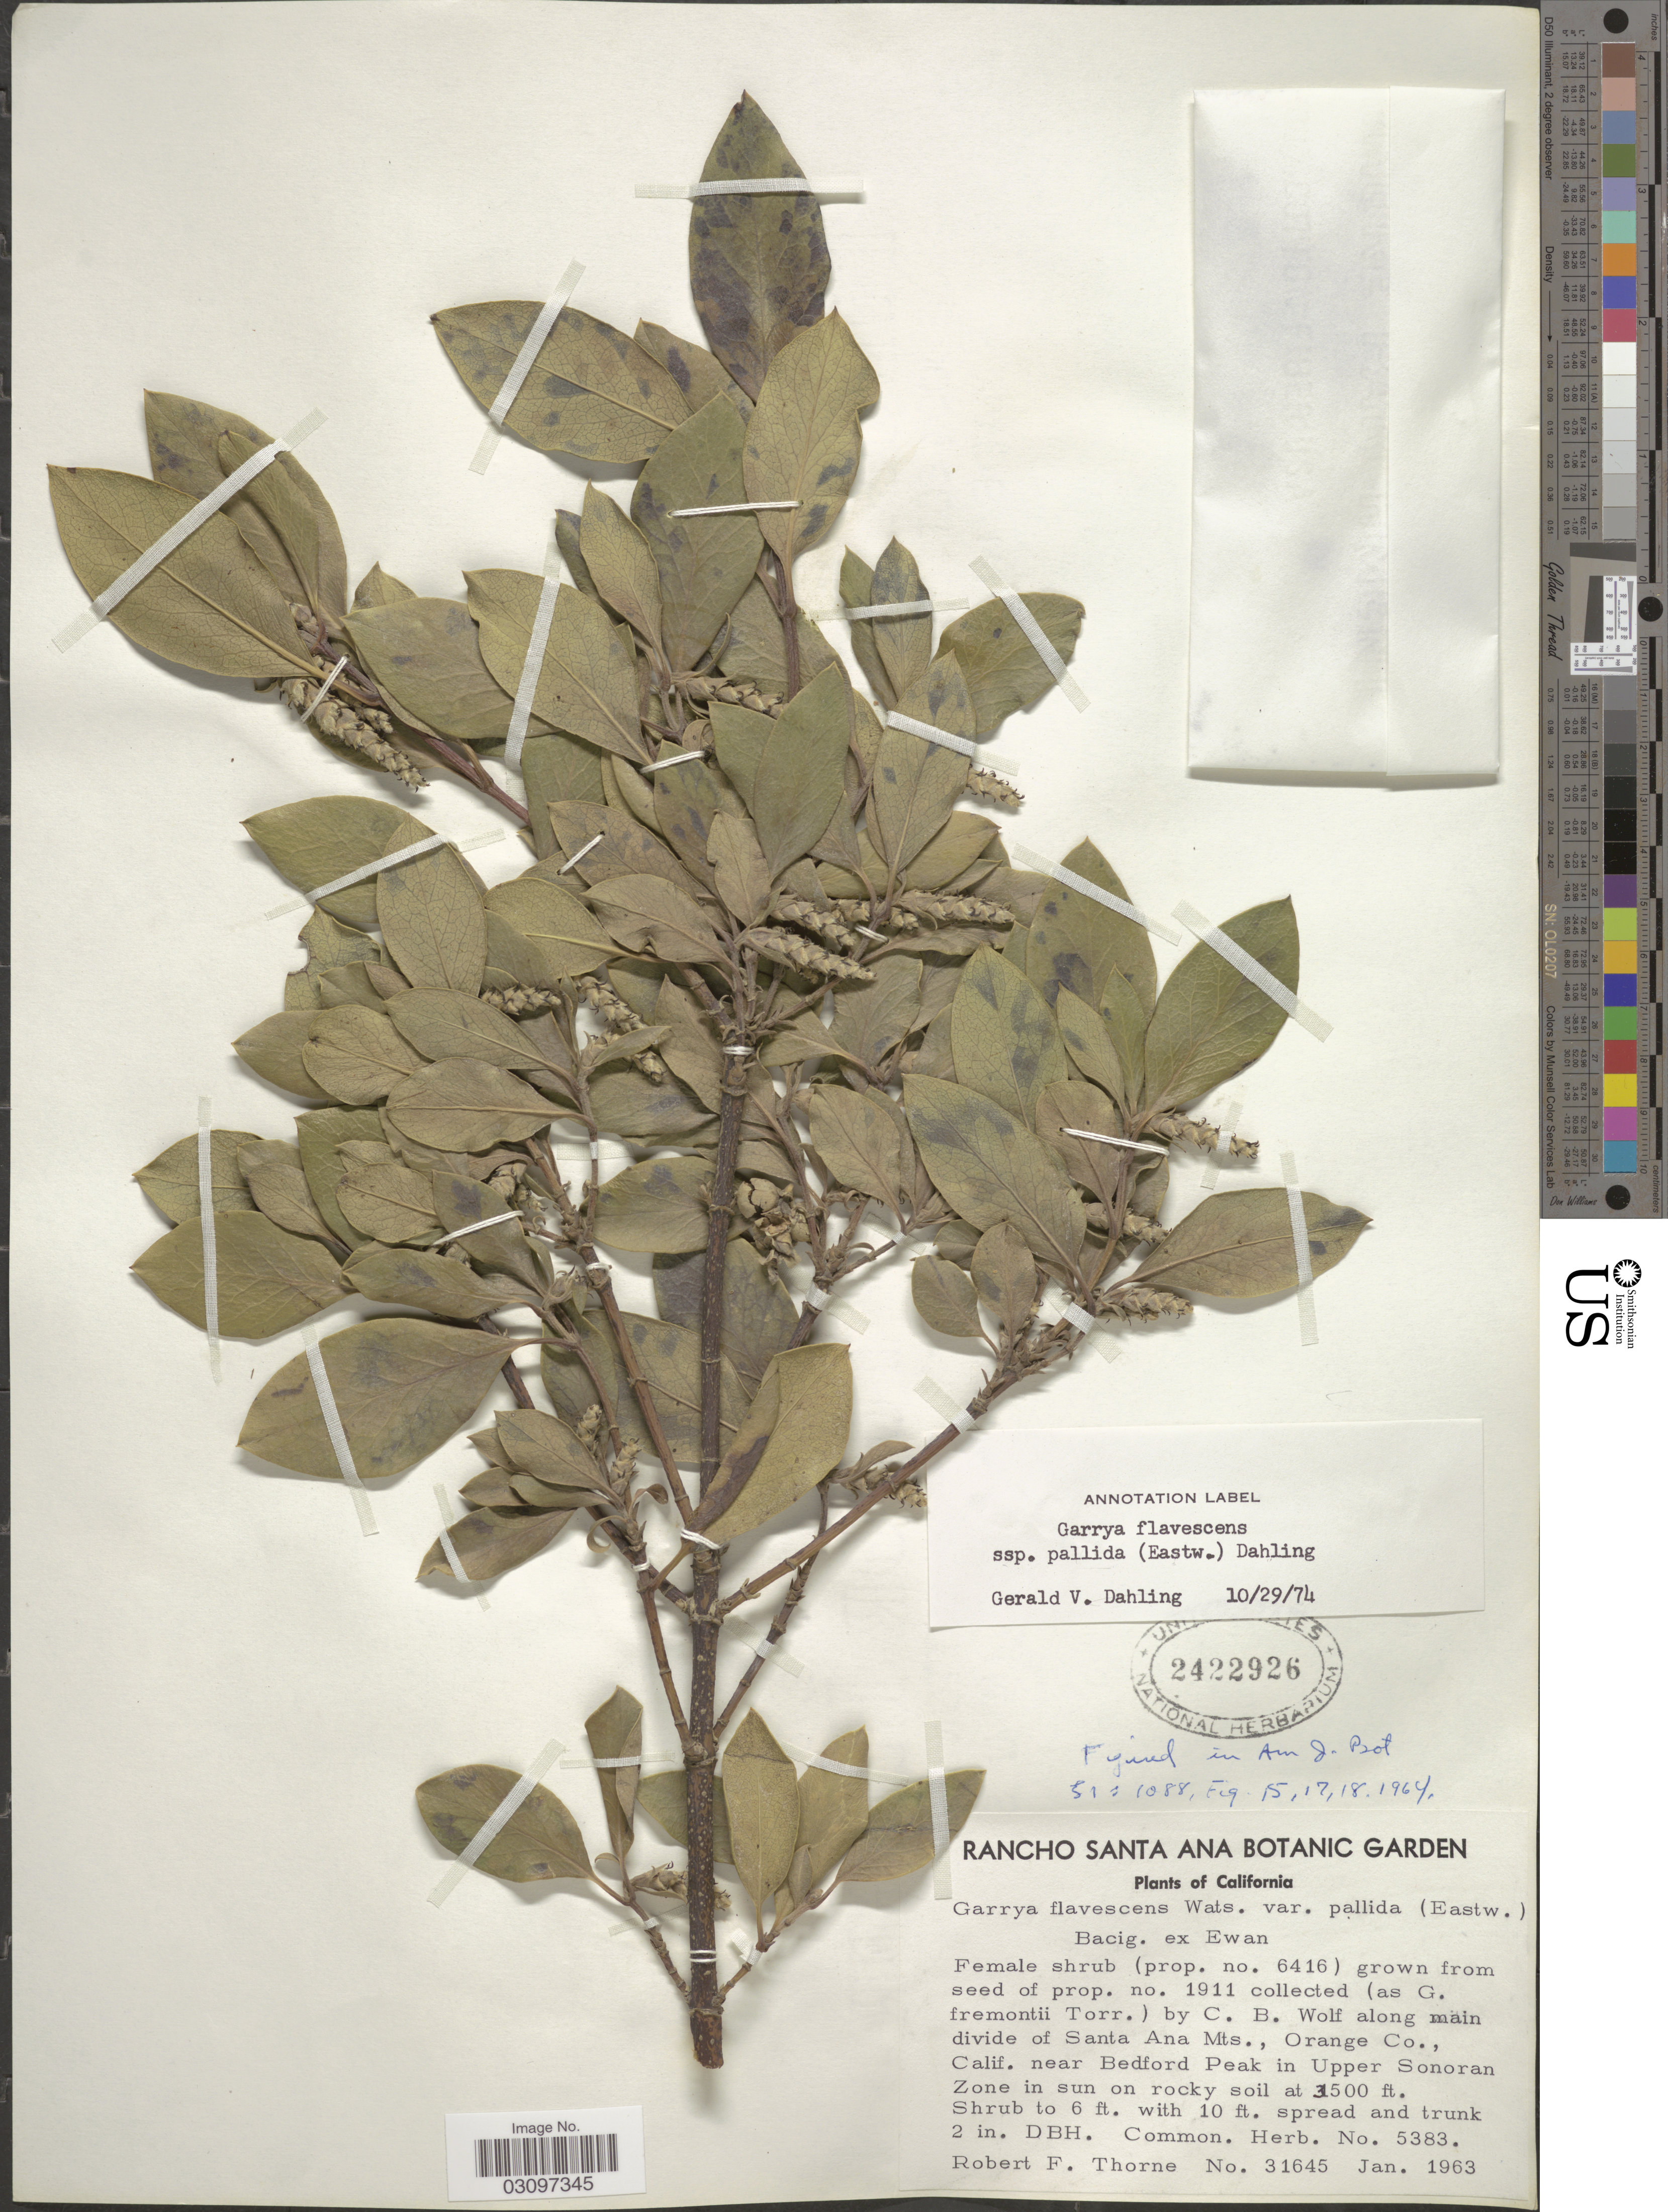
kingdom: Plantae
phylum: Tracheophyta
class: Magnoliopsida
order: Garryales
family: Garryaceae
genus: Garrya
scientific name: Garrya flavescens subsp. pallida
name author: (Eastw.) Bacig. ex Ewan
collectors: R. F. Thorne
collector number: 31645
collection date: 1963-01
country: United States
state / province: California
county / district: Orange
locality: Rancho Santa Ana Botanic Garden. Grown from seed collected along main divide of Santa Ana Mts., Orange Co., Calif. Near Bedford Peak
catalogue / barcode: US 2422926